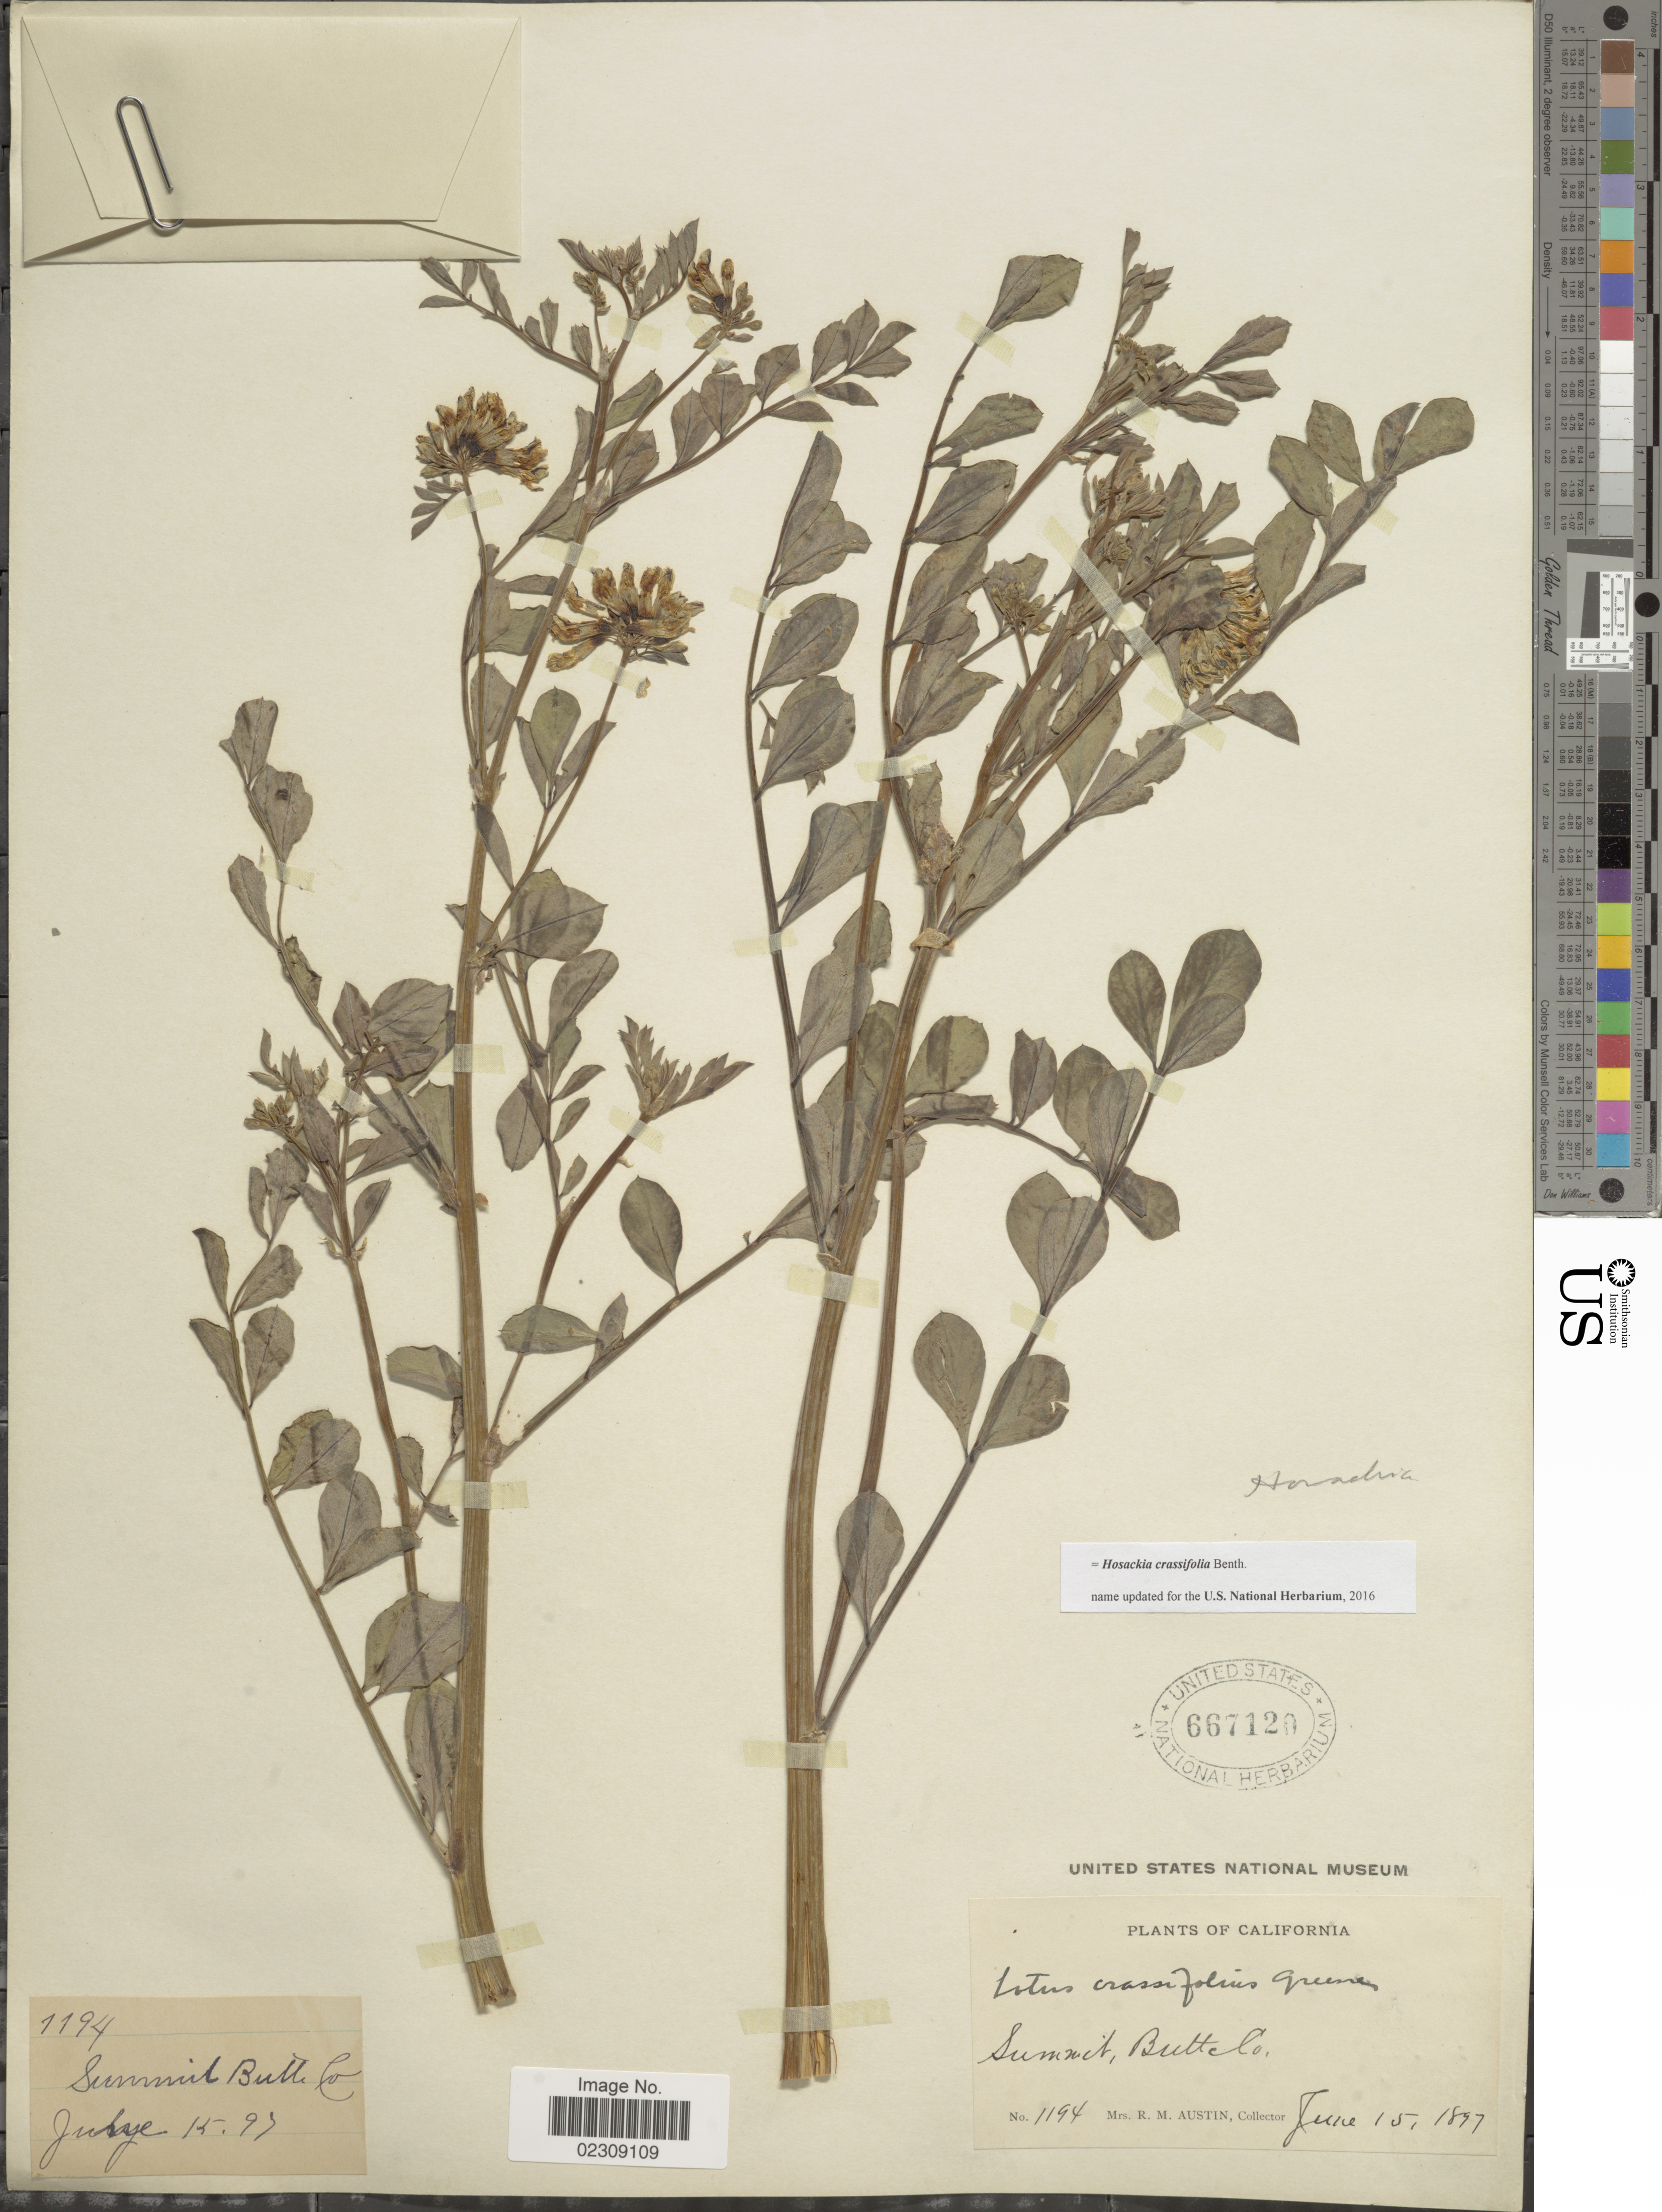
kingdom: Plantae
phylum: Tracheophyta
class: Magnoliopsida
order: Fabales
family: Fabaceae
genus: Hosackia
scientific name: Hosackia crassifolia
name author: Benth.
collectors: R. Austin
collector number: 1194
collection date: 1897-06-15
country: United States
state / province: California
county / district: Butte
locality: Summit, Butte Co.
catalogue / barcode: US 667120